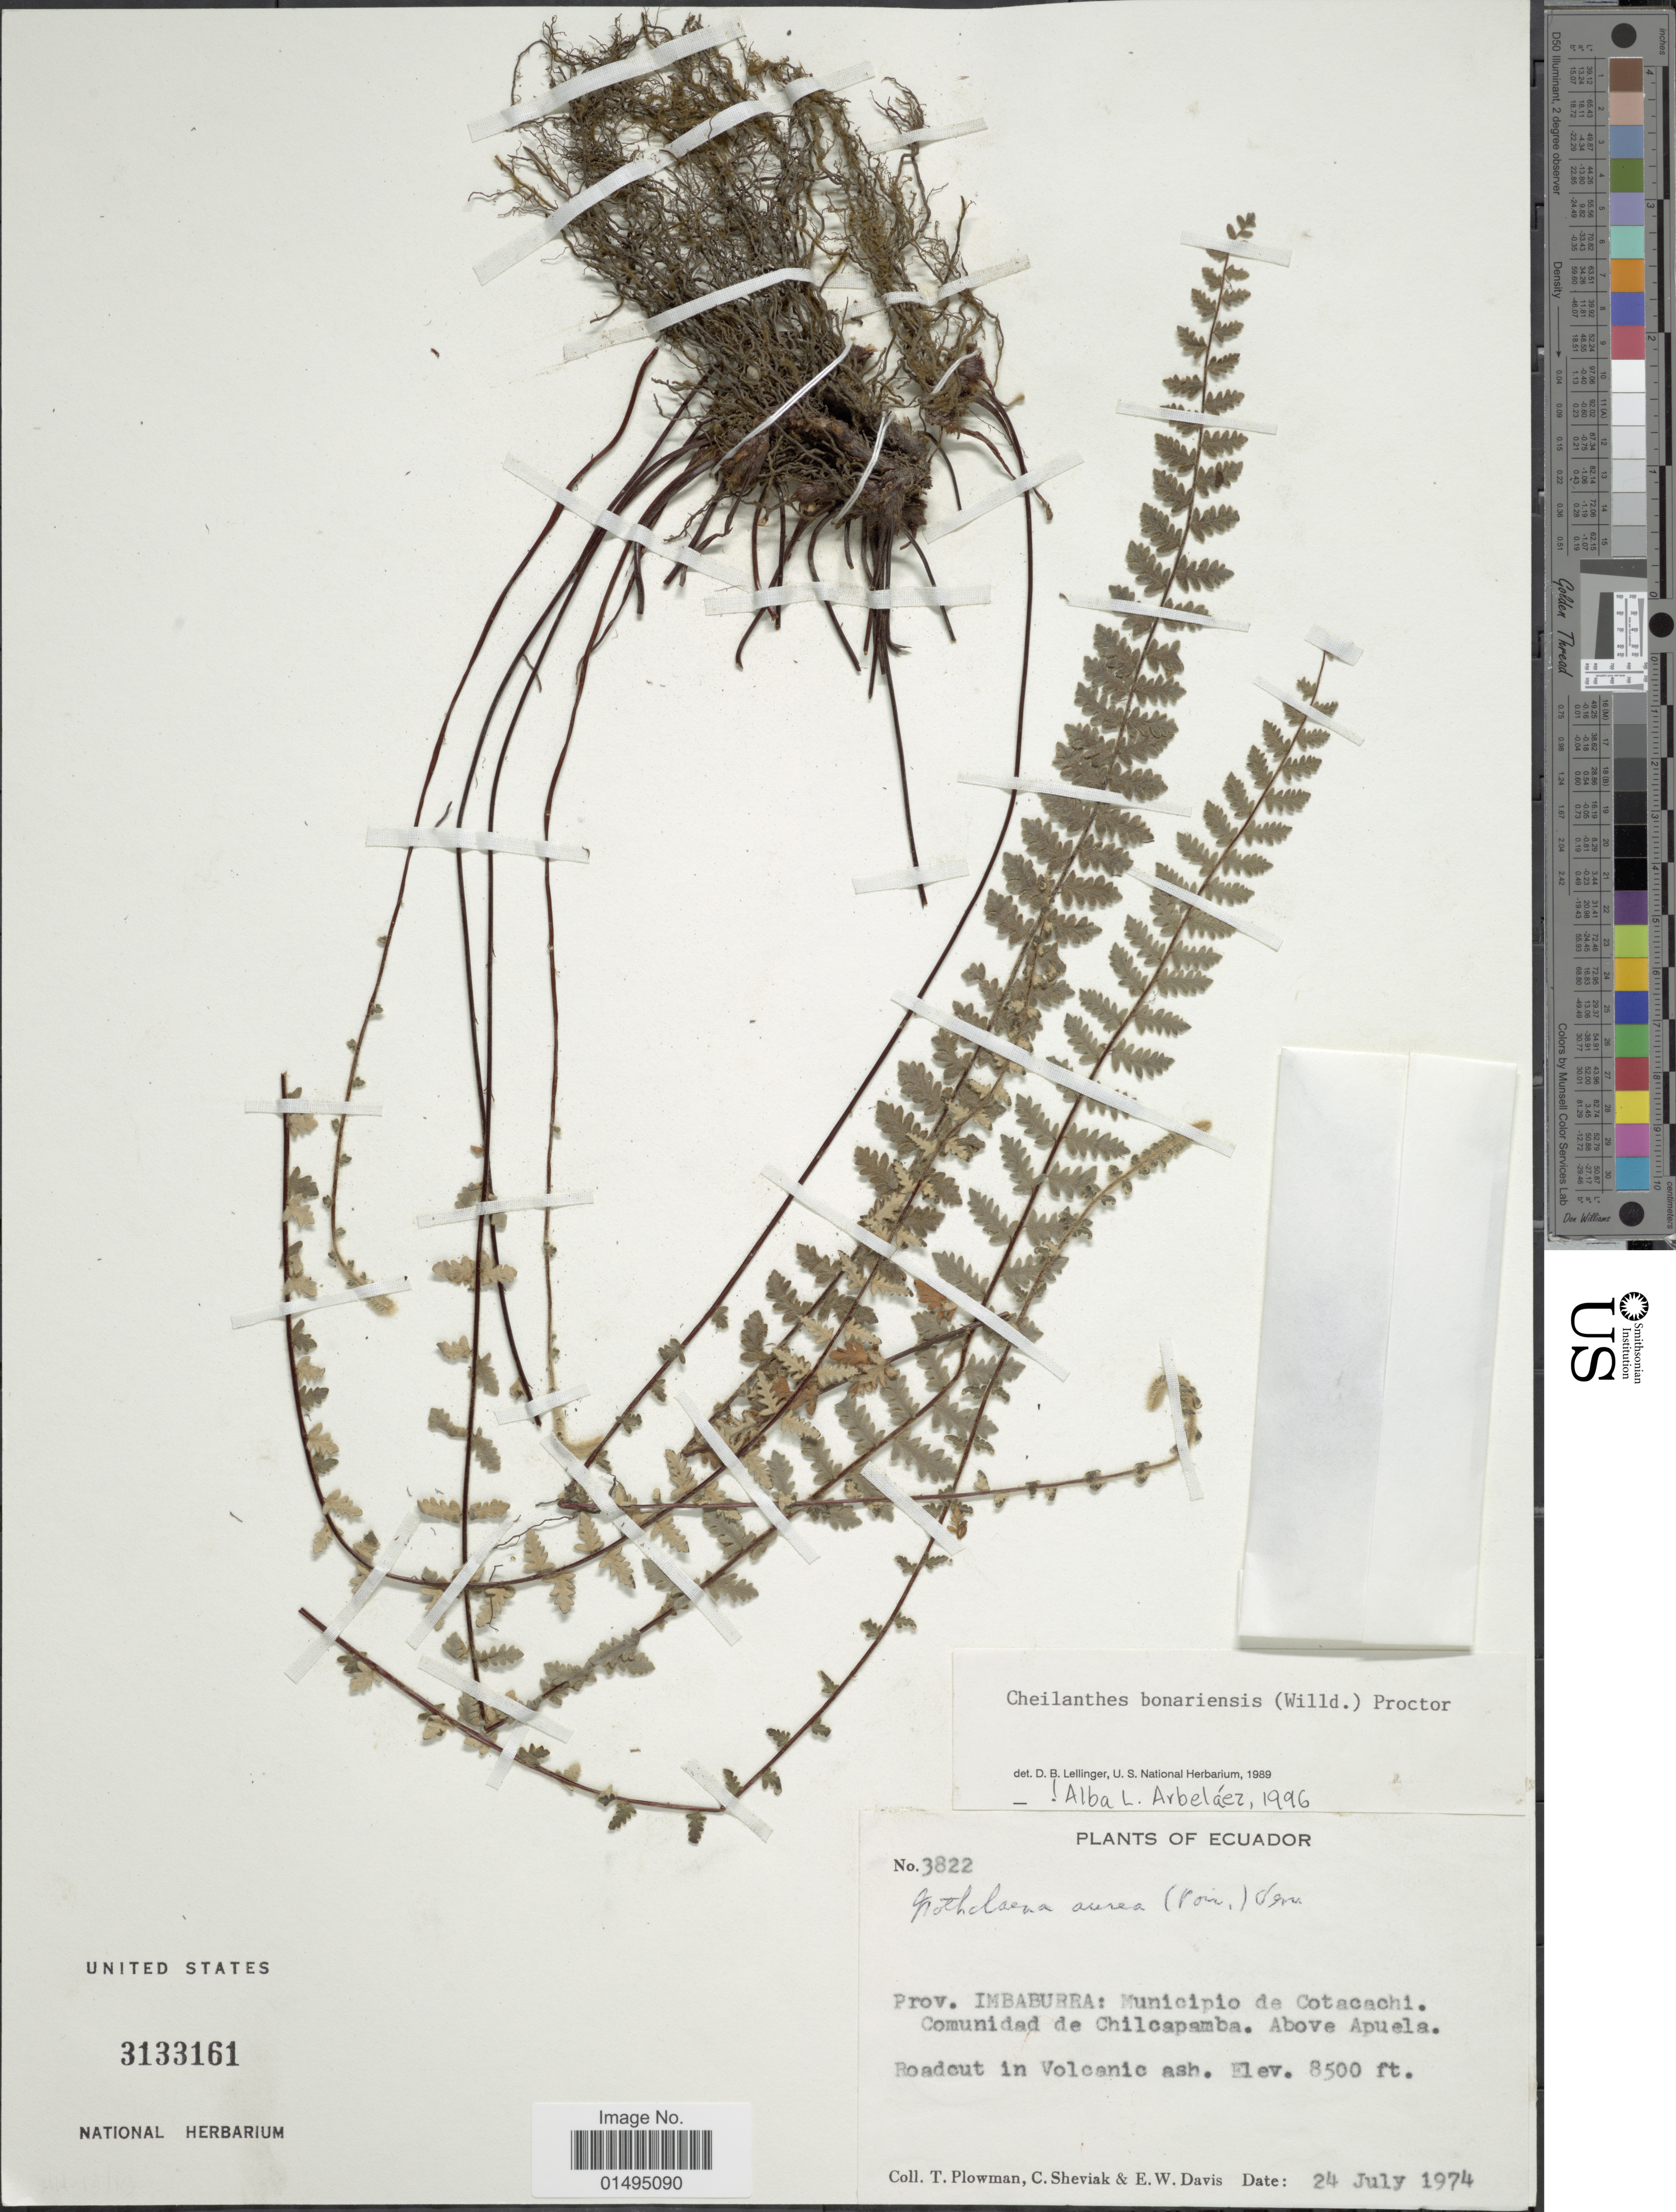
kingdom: Plantae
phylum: Tracheophyta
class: Polypodiopsida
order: Polypodiales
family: Pteridaceae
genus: Myriopteris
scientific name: Myriopteris aurea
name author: (Poir.) Grusz & Windham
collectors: T. Plowman, C. J. Sheviak & E. W. Davis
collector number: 3822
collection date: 1974-07-24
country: Ecuador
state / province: Imbabura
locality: Prov. Imbaburra: Municipio de Cotacachi, Comunidad de Chilcapamba, above Apuela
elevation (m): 2591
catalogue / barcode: US 3133161